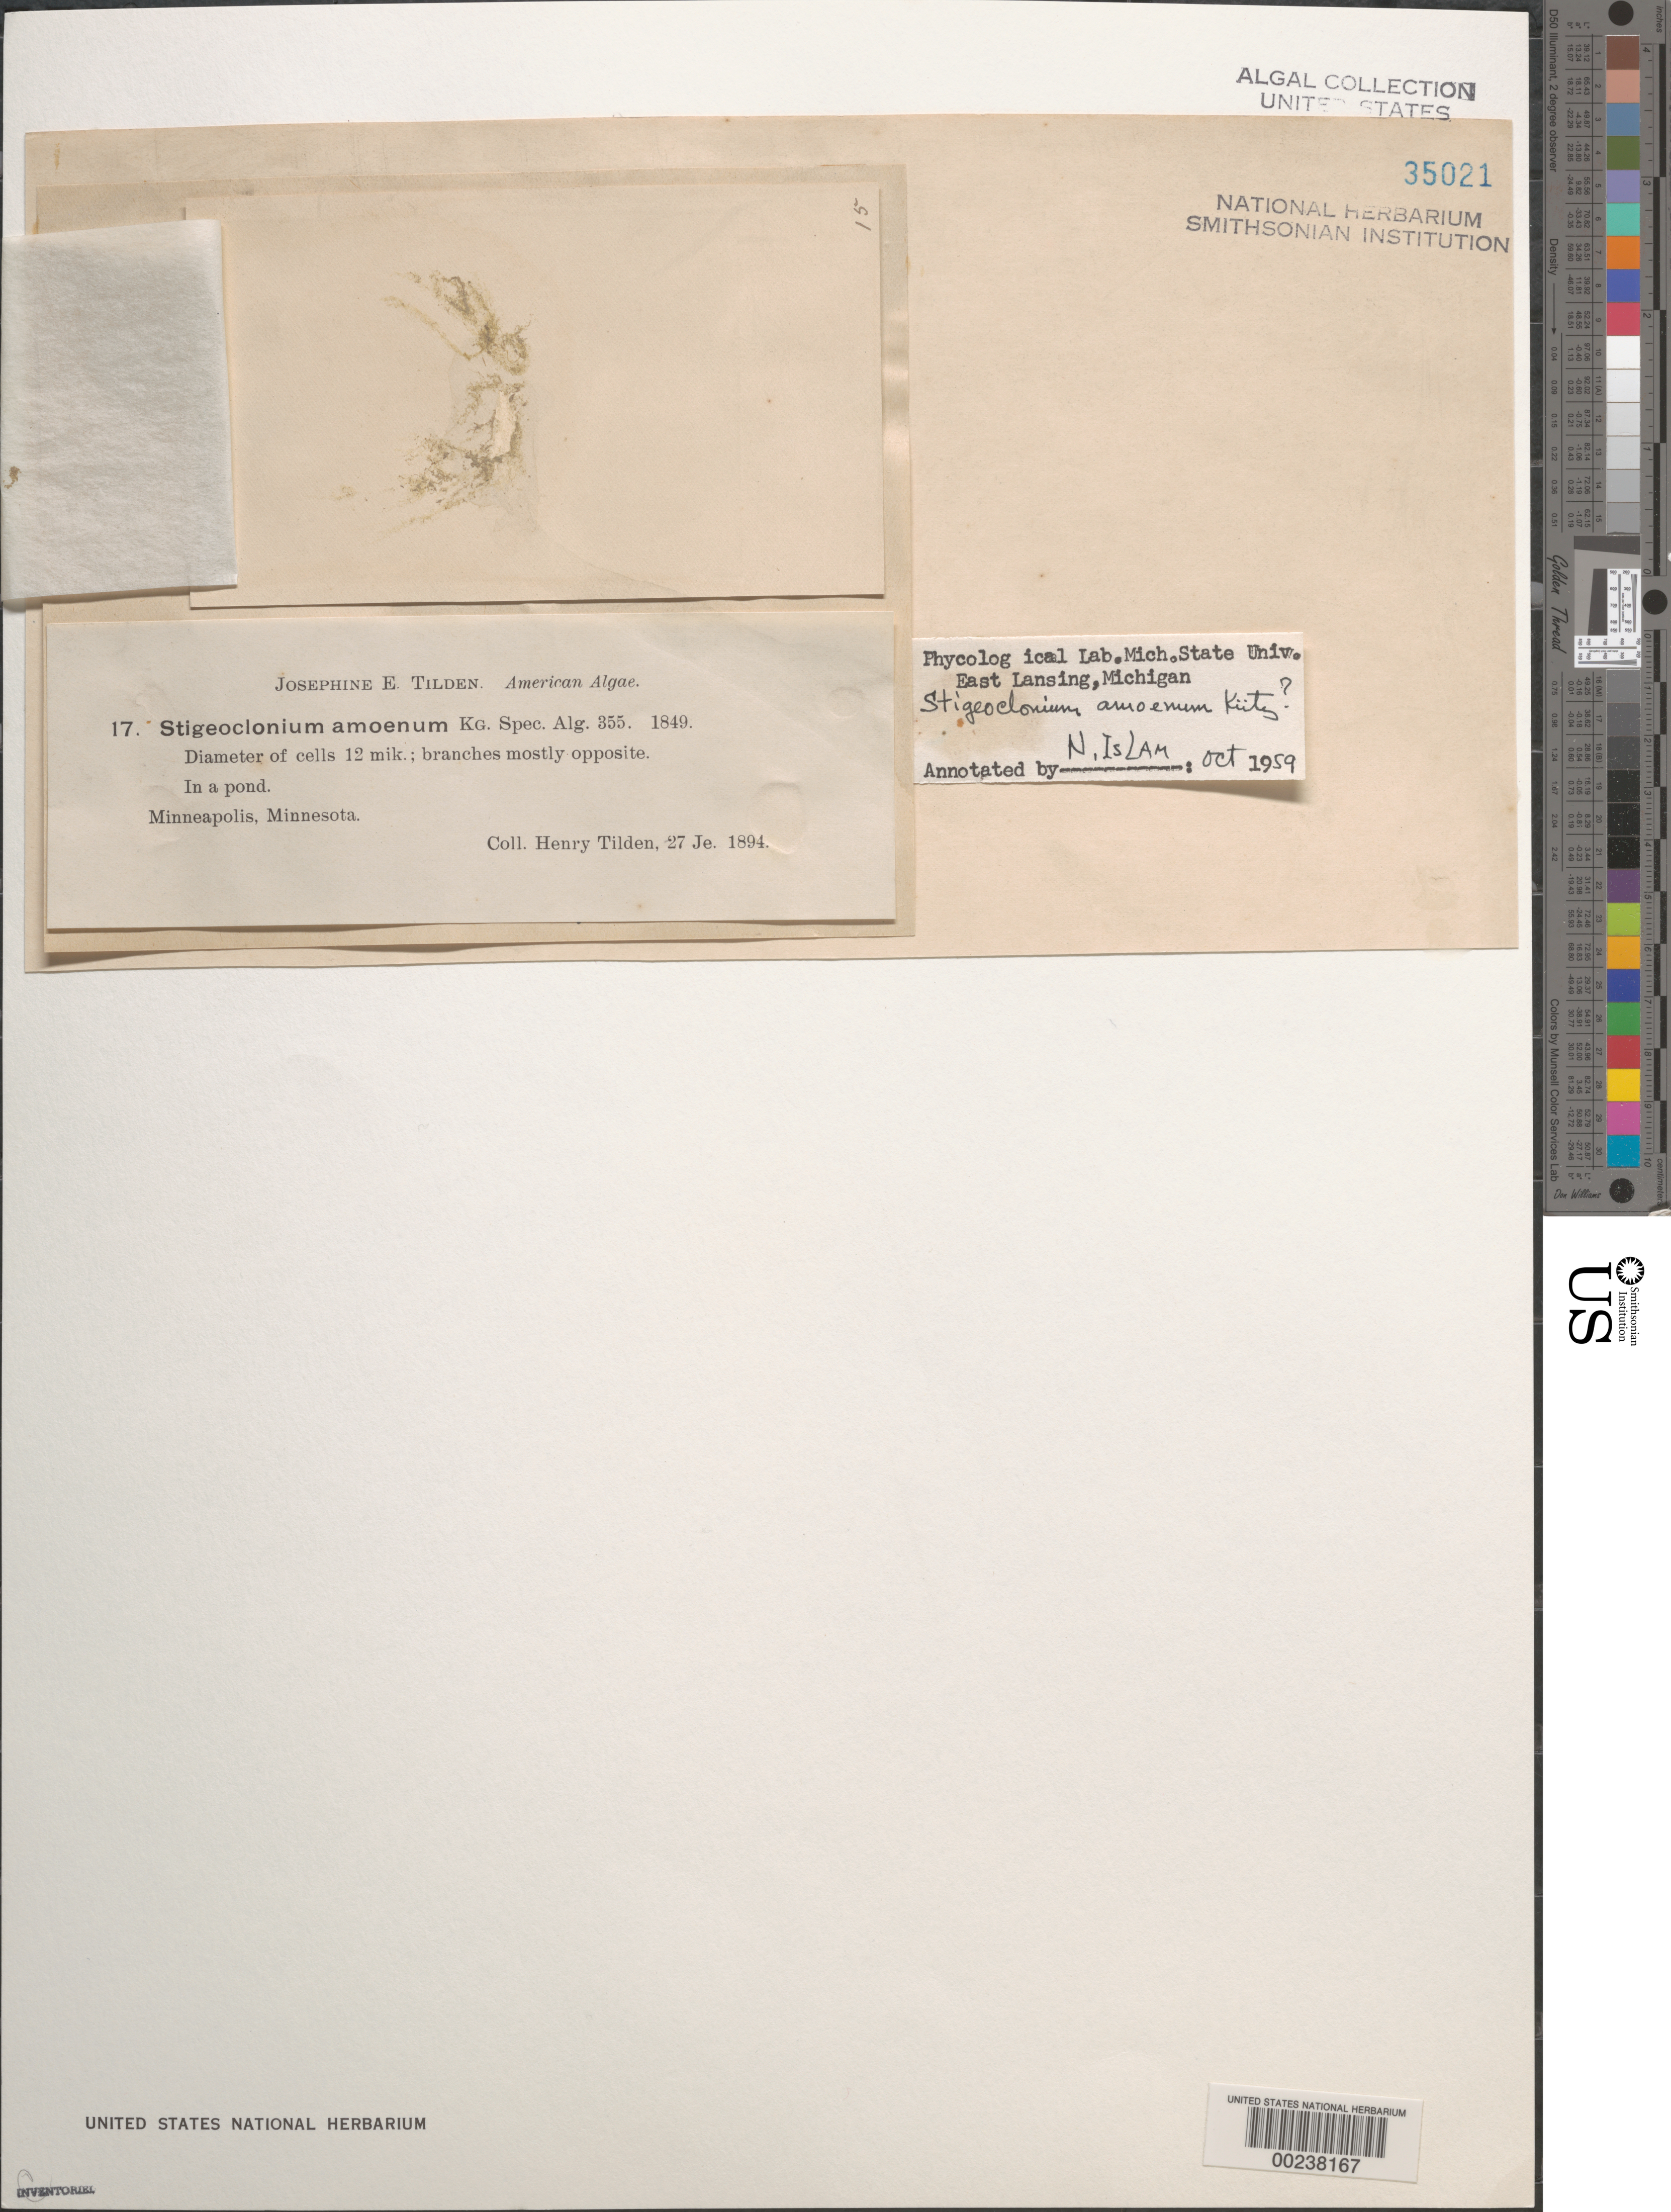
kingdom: Plantae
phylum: Chlorophyta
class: Chlorophyceae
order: Chaetophorales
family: Chaetophoraceae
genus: Stigeoclonium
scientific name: Stigeoclonium amoenum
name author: Kütz.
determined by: Islam, N.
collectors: H. Tilden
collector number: JET 17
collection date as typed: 27 Jun 1894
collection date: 1894-06-27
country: United States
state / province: Minnesota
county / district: Hennepin County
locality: Minneapolis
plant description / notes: Tilden, American Algae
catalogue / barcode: US 35021